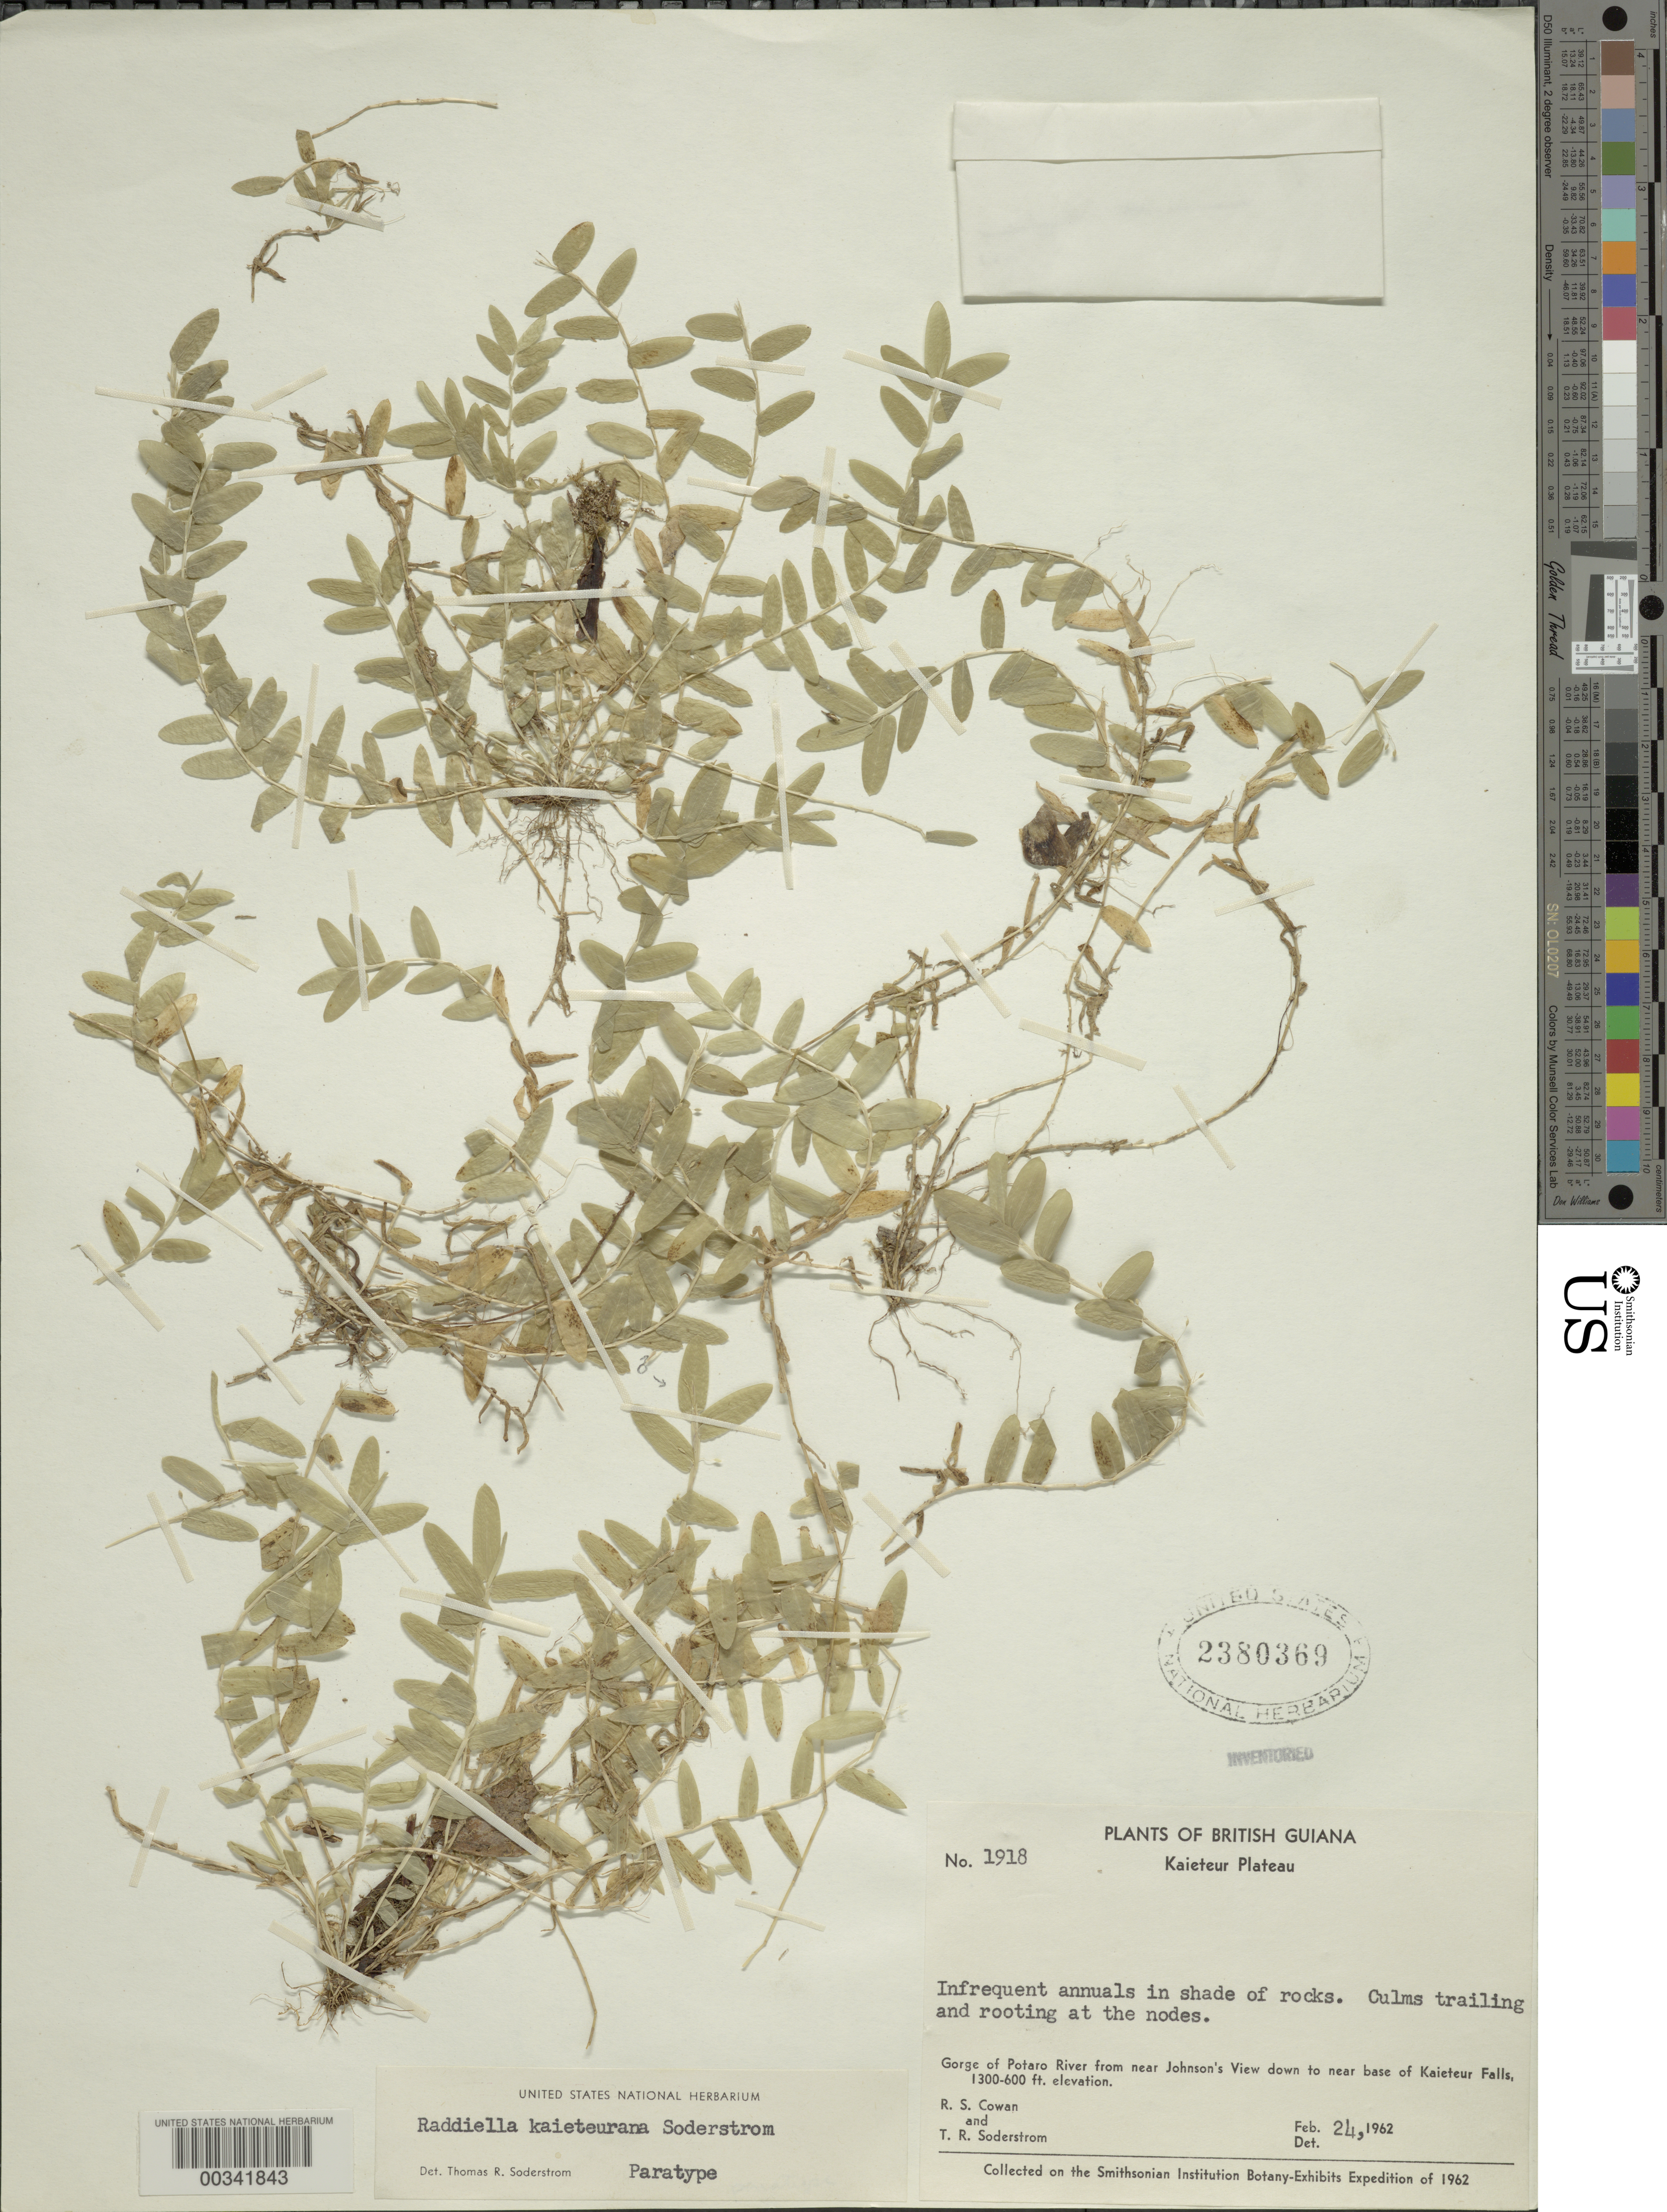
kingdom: Plantae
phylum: Tracheophyta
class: Liliopsida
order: Poales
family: Poaceae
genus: Raddiella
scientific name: Raddiella kaieteurana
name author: Soderstr.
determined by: Soderstrom, T. R.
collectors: R. S. Cowan & T. R. Soderstrom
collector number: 1918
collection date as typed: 24 Feb 1962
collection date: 1962-02-24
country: Guyana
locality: Gorge of potaro river from near johnson's view down to near base of kaieteur falls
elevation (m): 183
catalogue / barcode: US 2380369